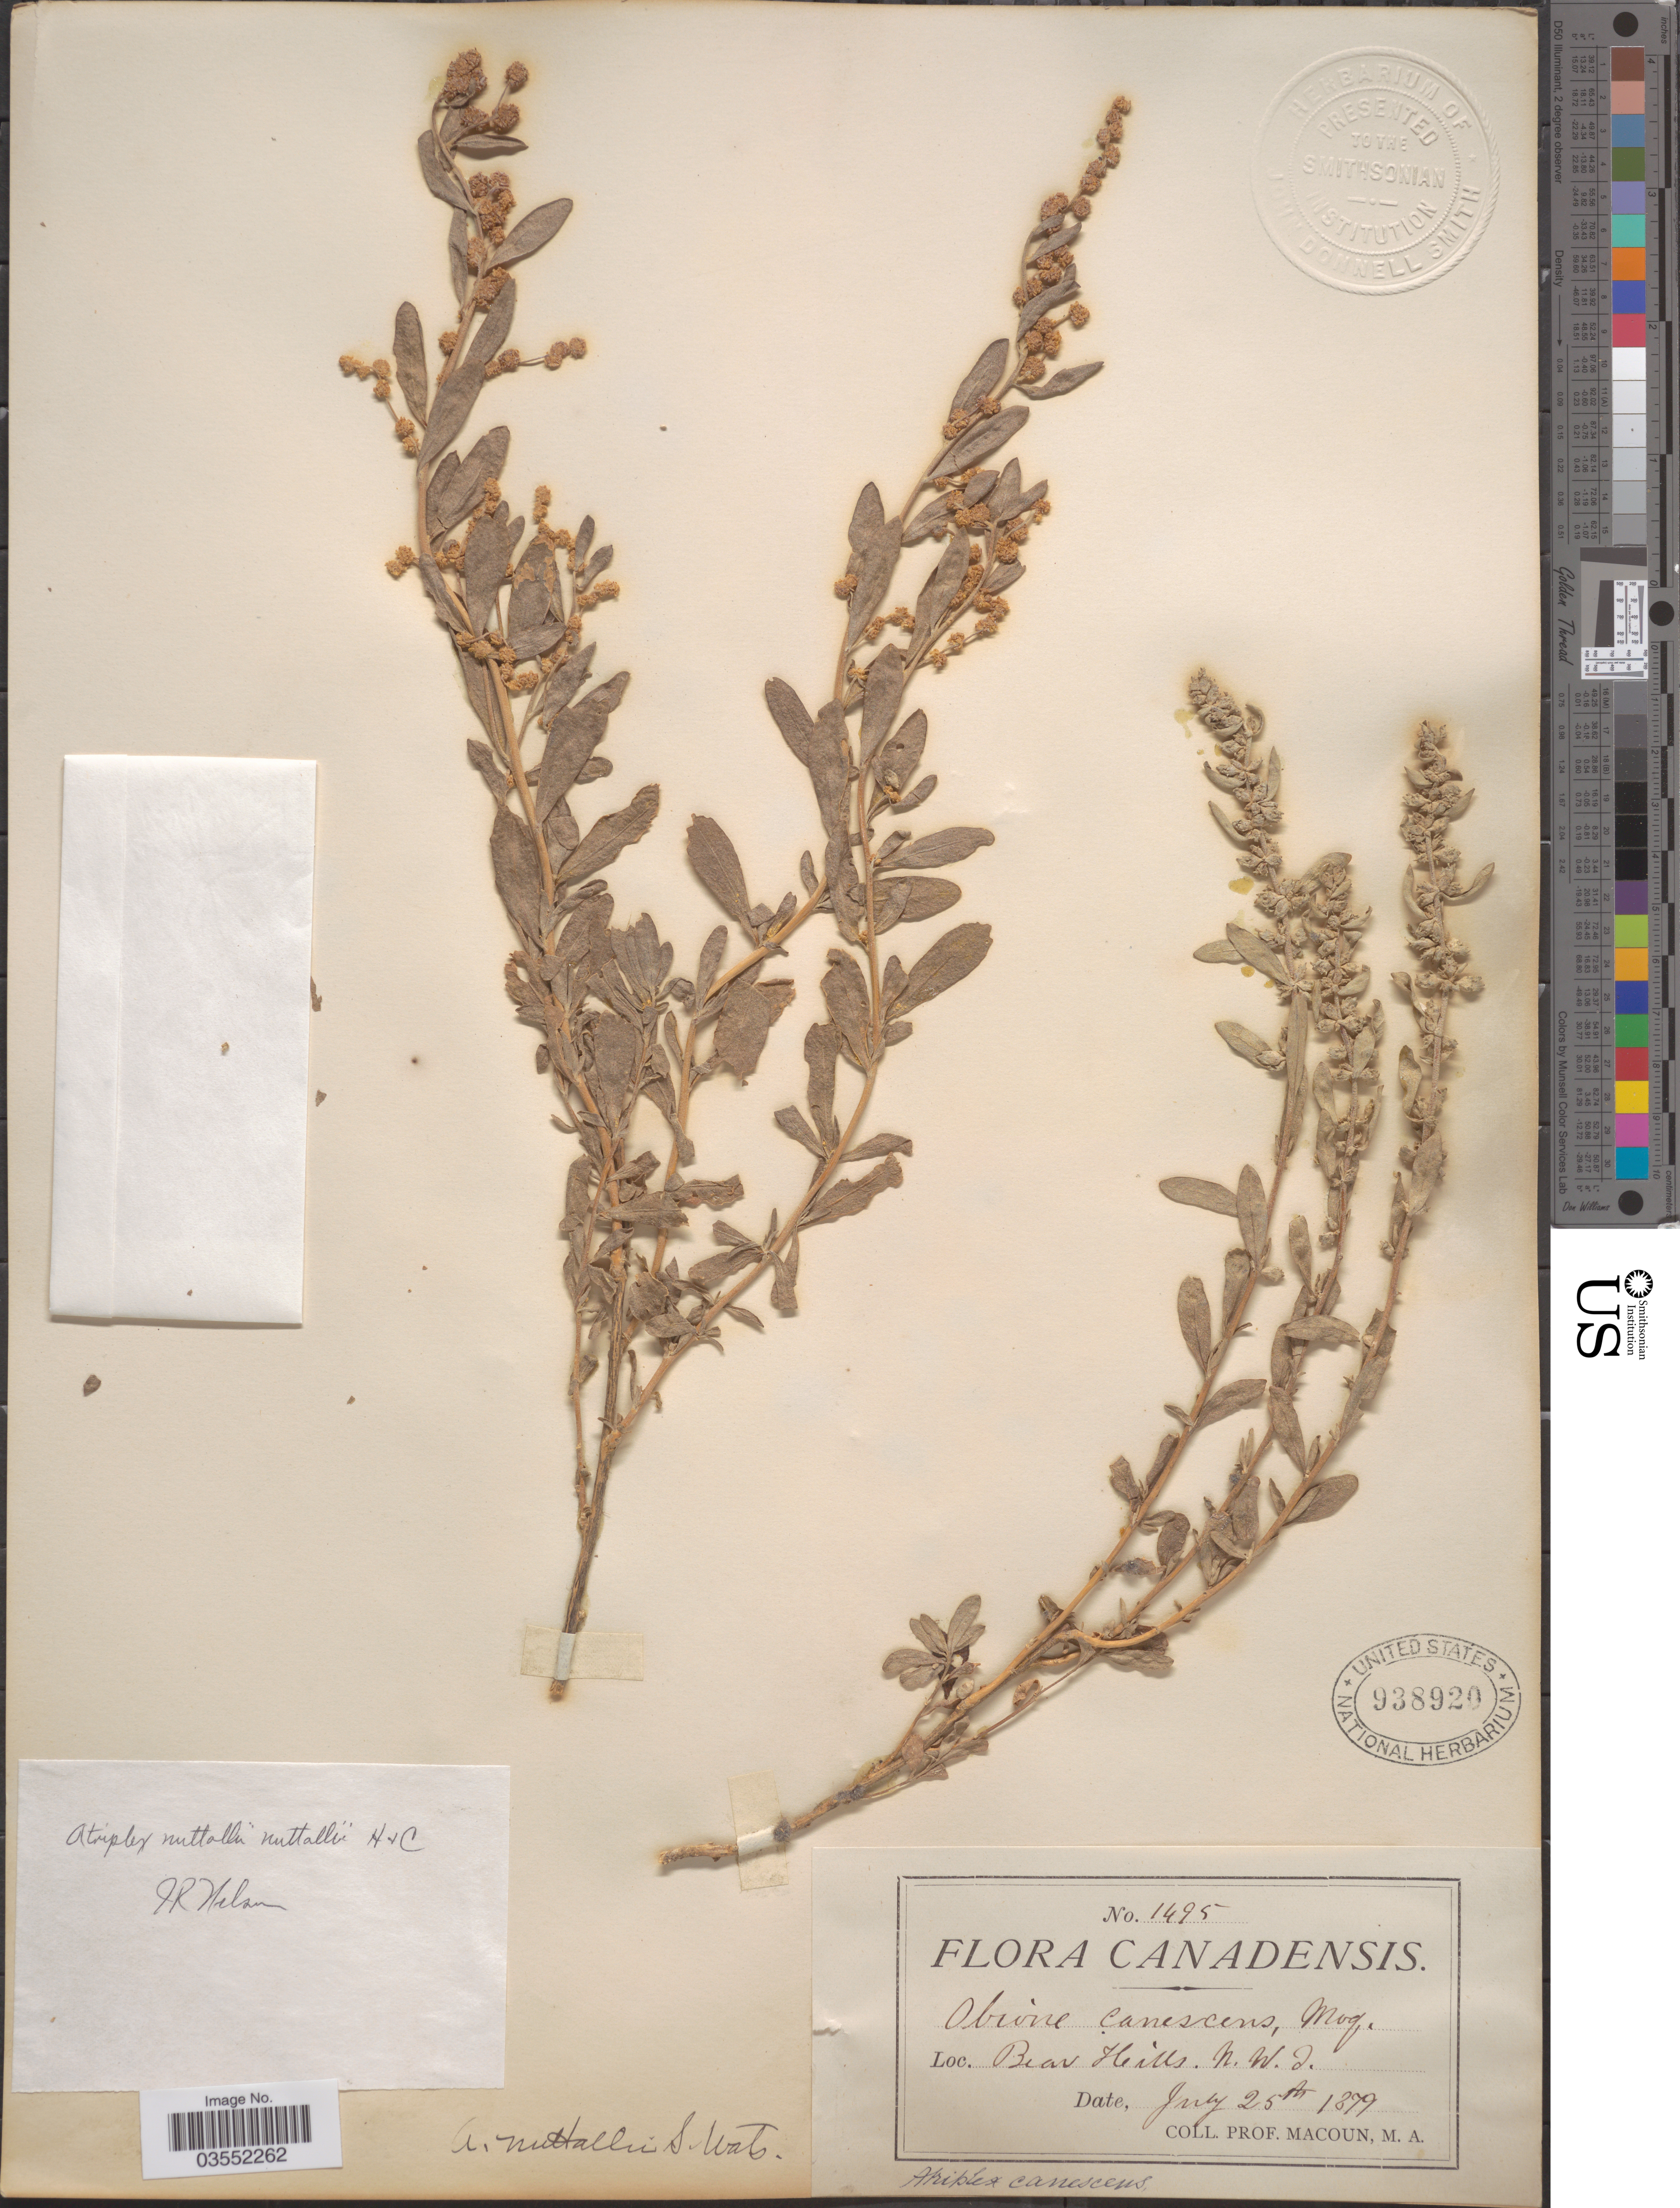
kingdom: Plantae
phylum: Tracheophyta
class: Magnoliopsida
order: Caryophyllales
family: Amaranthaceae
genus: Atriplex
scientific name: Atriplex nuttallii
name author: S. Watson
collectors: M. Macoun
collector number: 1495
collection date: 1879-07-25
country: Canada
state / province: Northwest Territories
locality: Bear Hills, N.W.T.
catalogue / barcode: US 938920